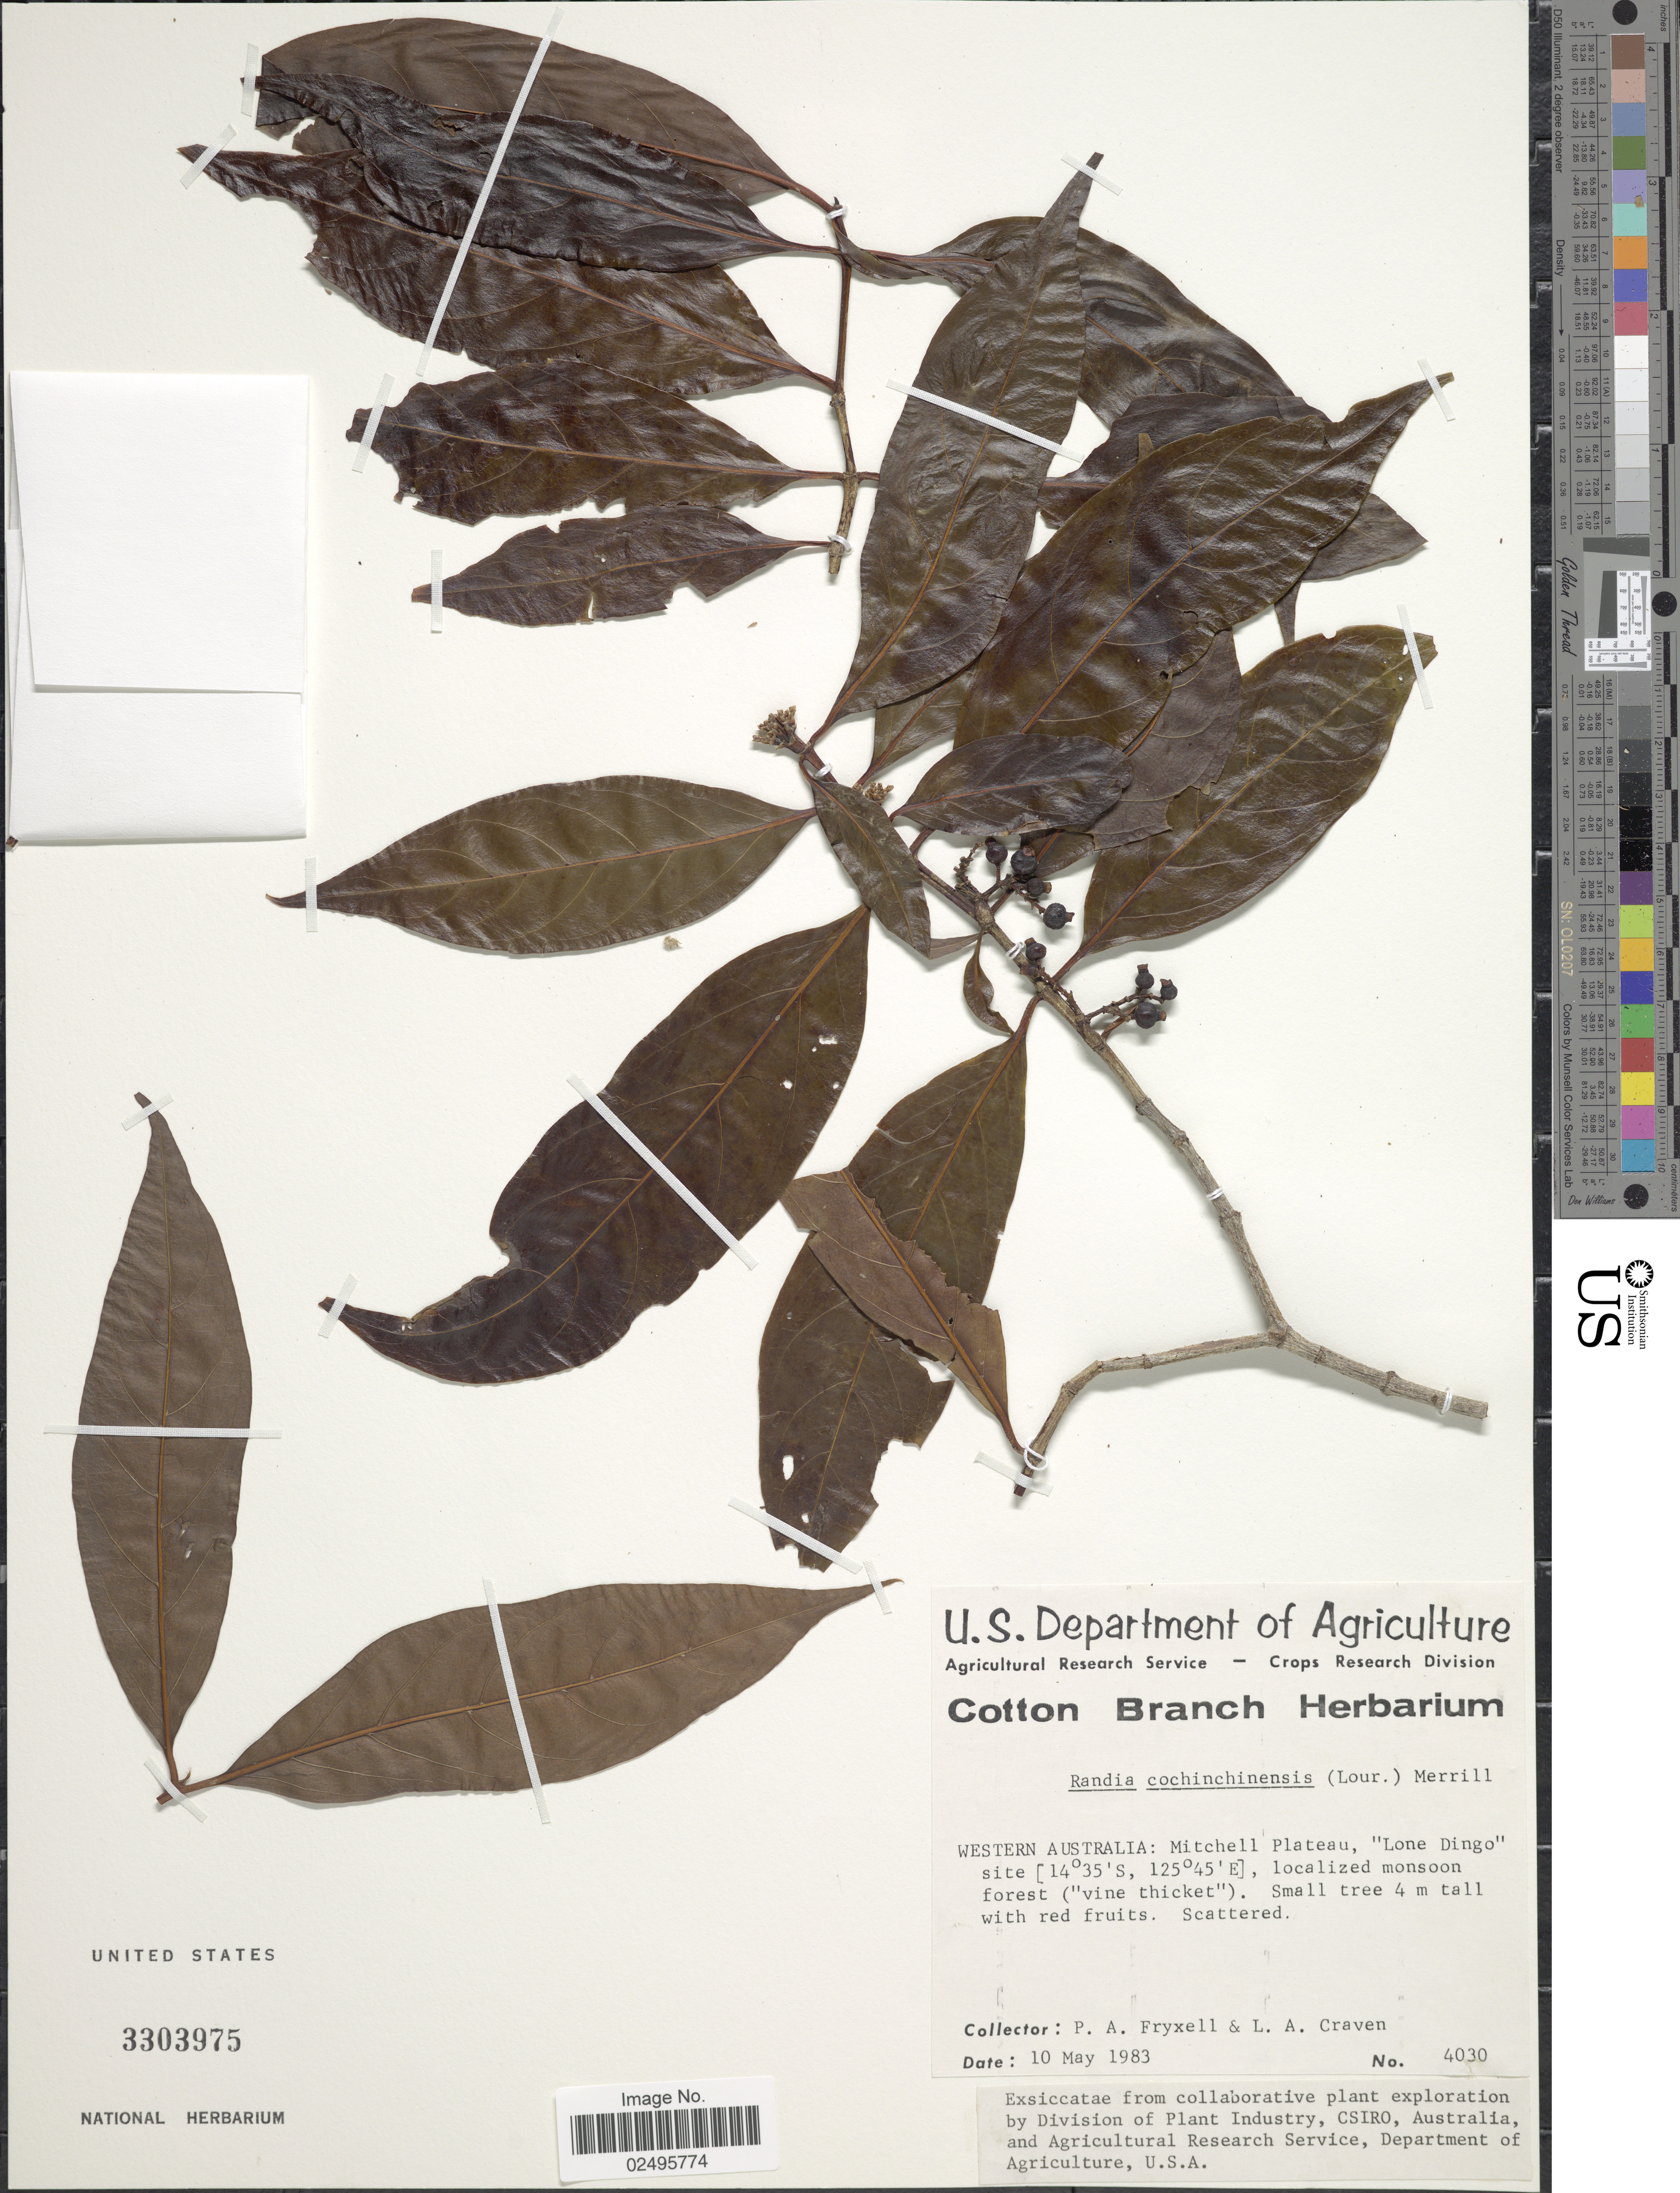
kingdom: Plantae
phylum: Tracheophyta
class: Magnoliopsida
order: Gentianales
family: Rubiaceae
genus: Aidia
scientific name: Aidia cochinchinensis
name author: (Lour.) Merr.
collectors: P. A. Fryxell & L. A. Craven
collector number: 4030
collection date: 1983-05-10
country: Australia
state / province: Western Australia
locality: Mitchell Plateau, "Lone Dingo" site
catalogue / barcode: US 3303975